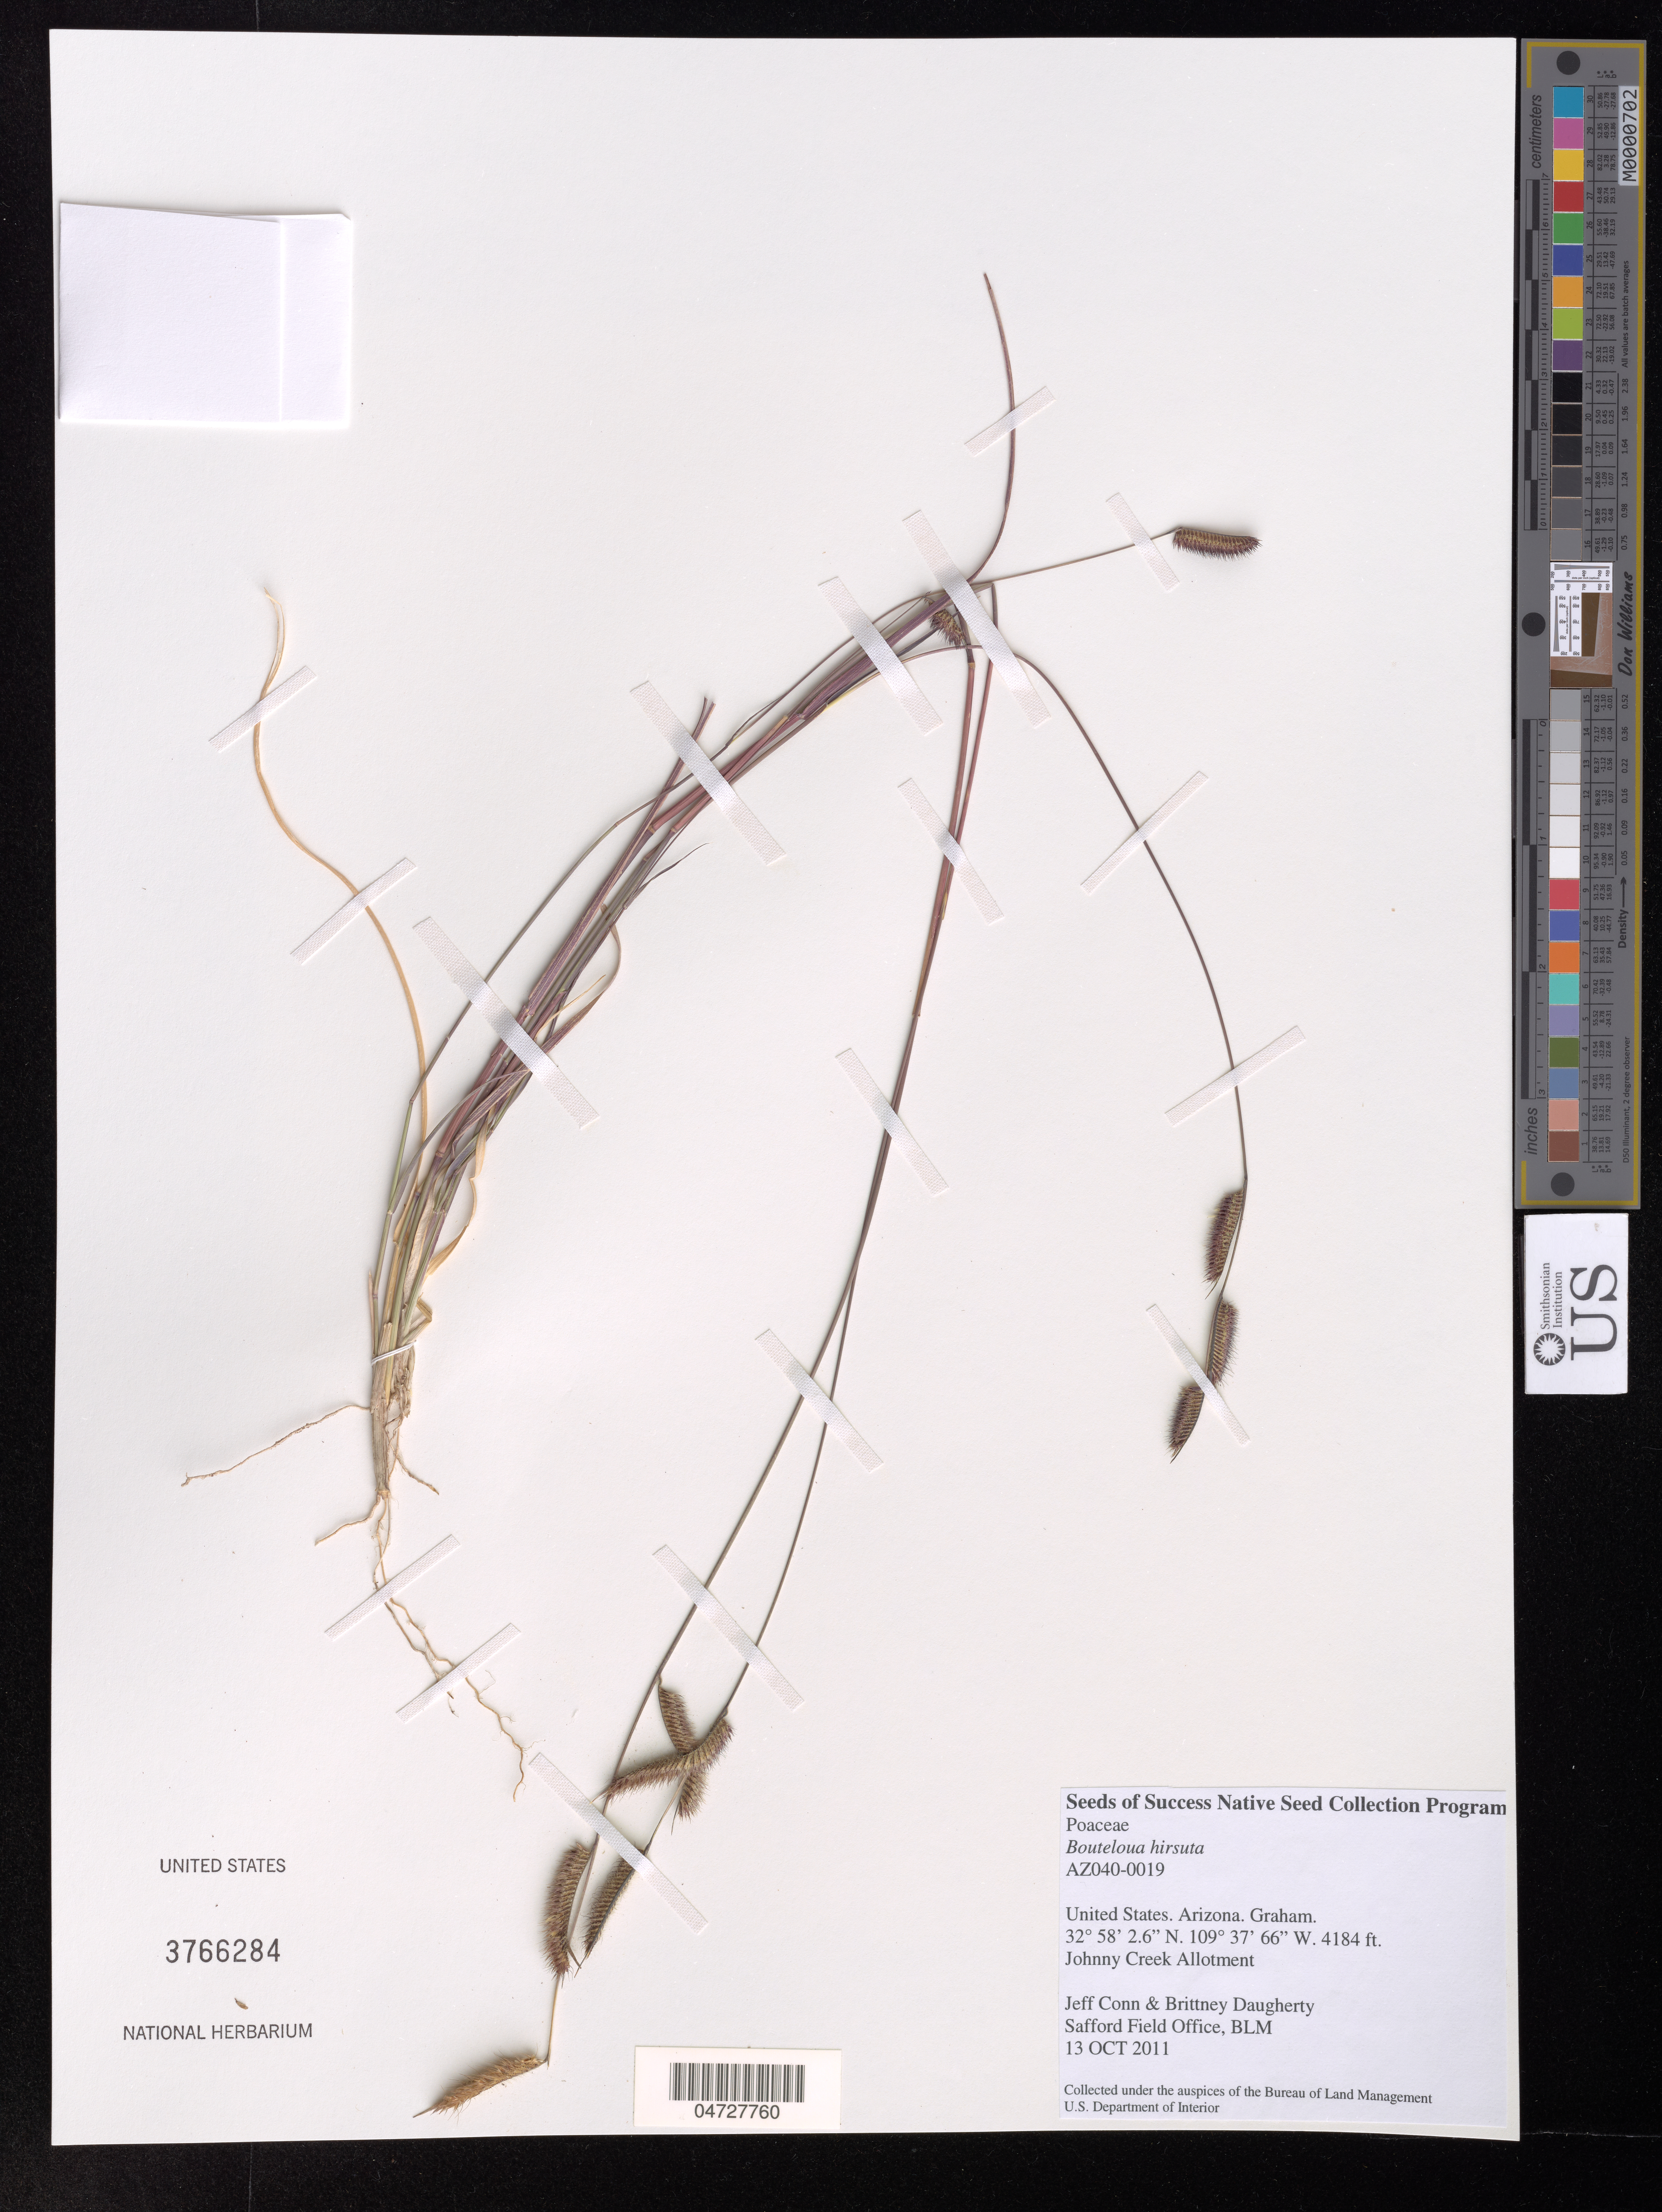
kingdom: Plantae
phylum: Tracheophyta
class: Liliopsida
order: Poales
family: Poaceae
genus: Bouteloua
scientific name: Bouteloua hirsuta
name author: Lag.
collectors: J. Conn & B. Daugherty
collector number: AZ040-0019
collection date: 2011-10-13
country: United States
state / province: Arizona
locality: Graham, Johnny Creek Allotment.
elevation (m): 1275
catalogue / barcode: US 3766284